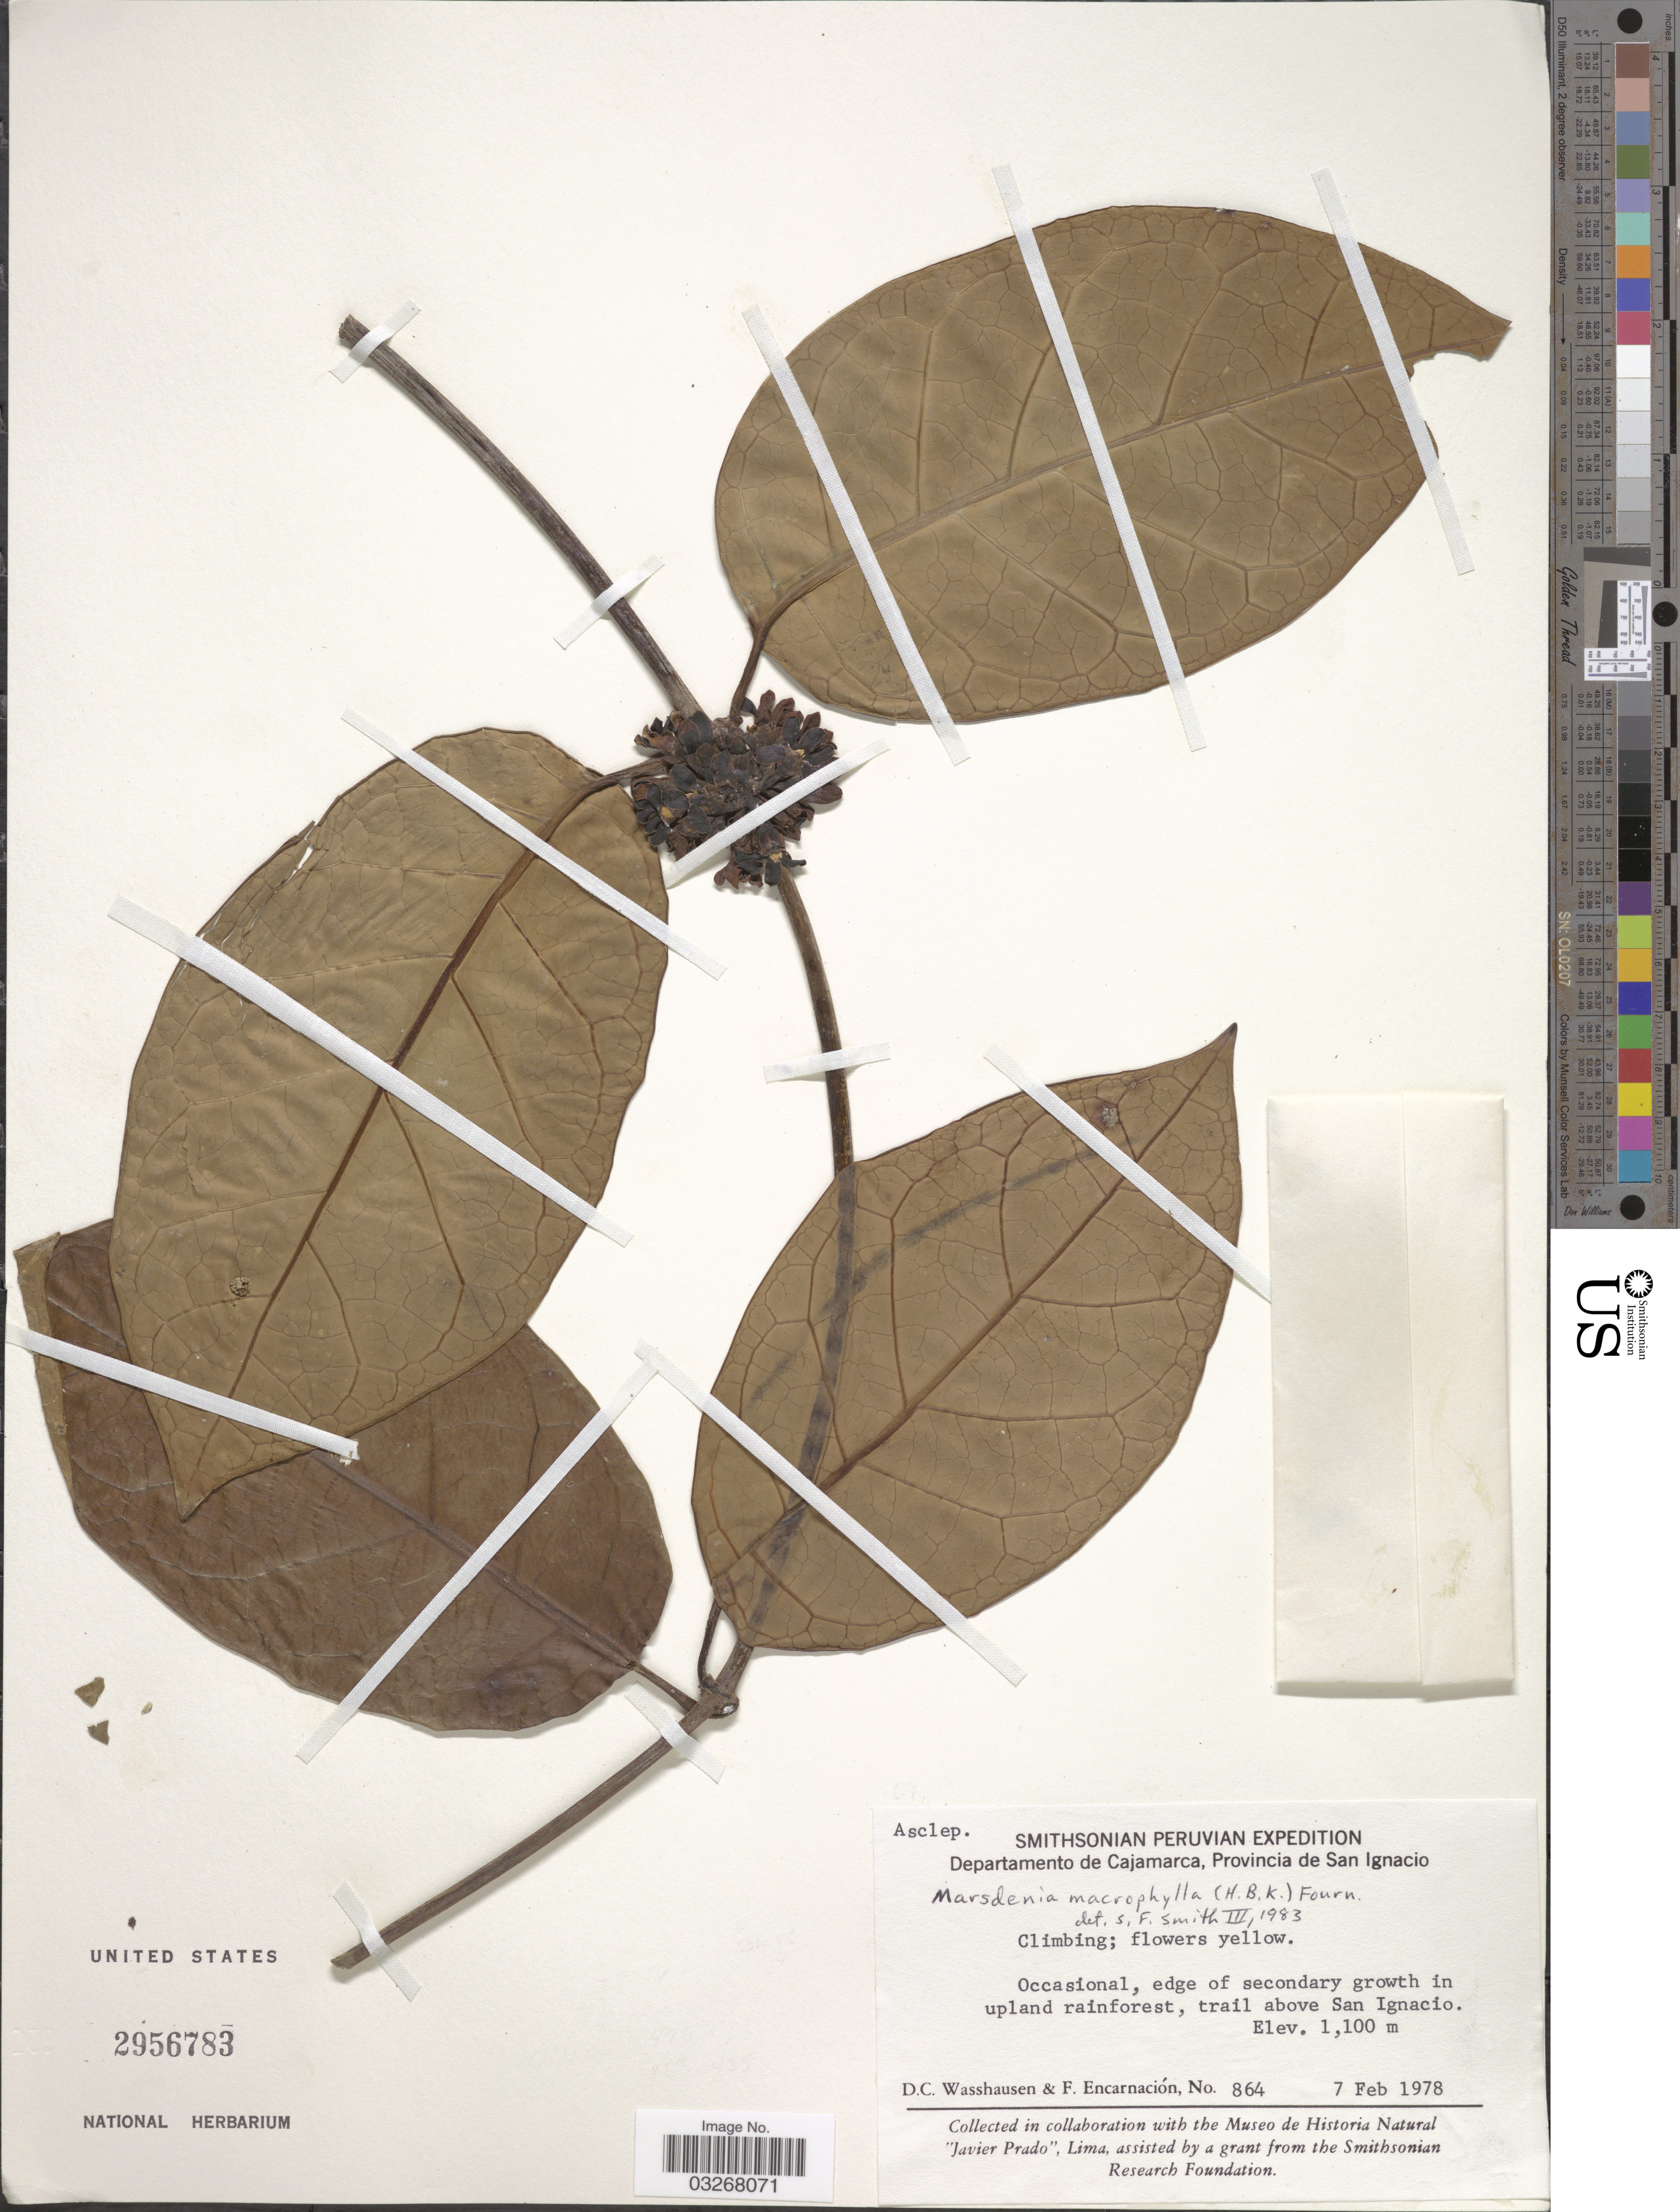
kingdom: Plantae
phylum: Tracheophyta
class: Magnoliopsida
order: Gentianales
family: Apocynaceae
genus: Marsdenia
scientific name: Marsdenia macrophylla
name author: (Humb. & Bonpl. ex Schult.) E. Fourn.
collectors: D. C. Wasshausen & F. Encarnación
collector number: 864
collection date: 1978-02-07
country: Peru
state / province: Cajamarca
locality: Departamento de Cajamarca, Provincia de San Ignacio, Occasional, edge of secondary growth in upland rainforest, trail above San Ignacio.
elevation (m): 1100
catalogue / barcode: US 2956783